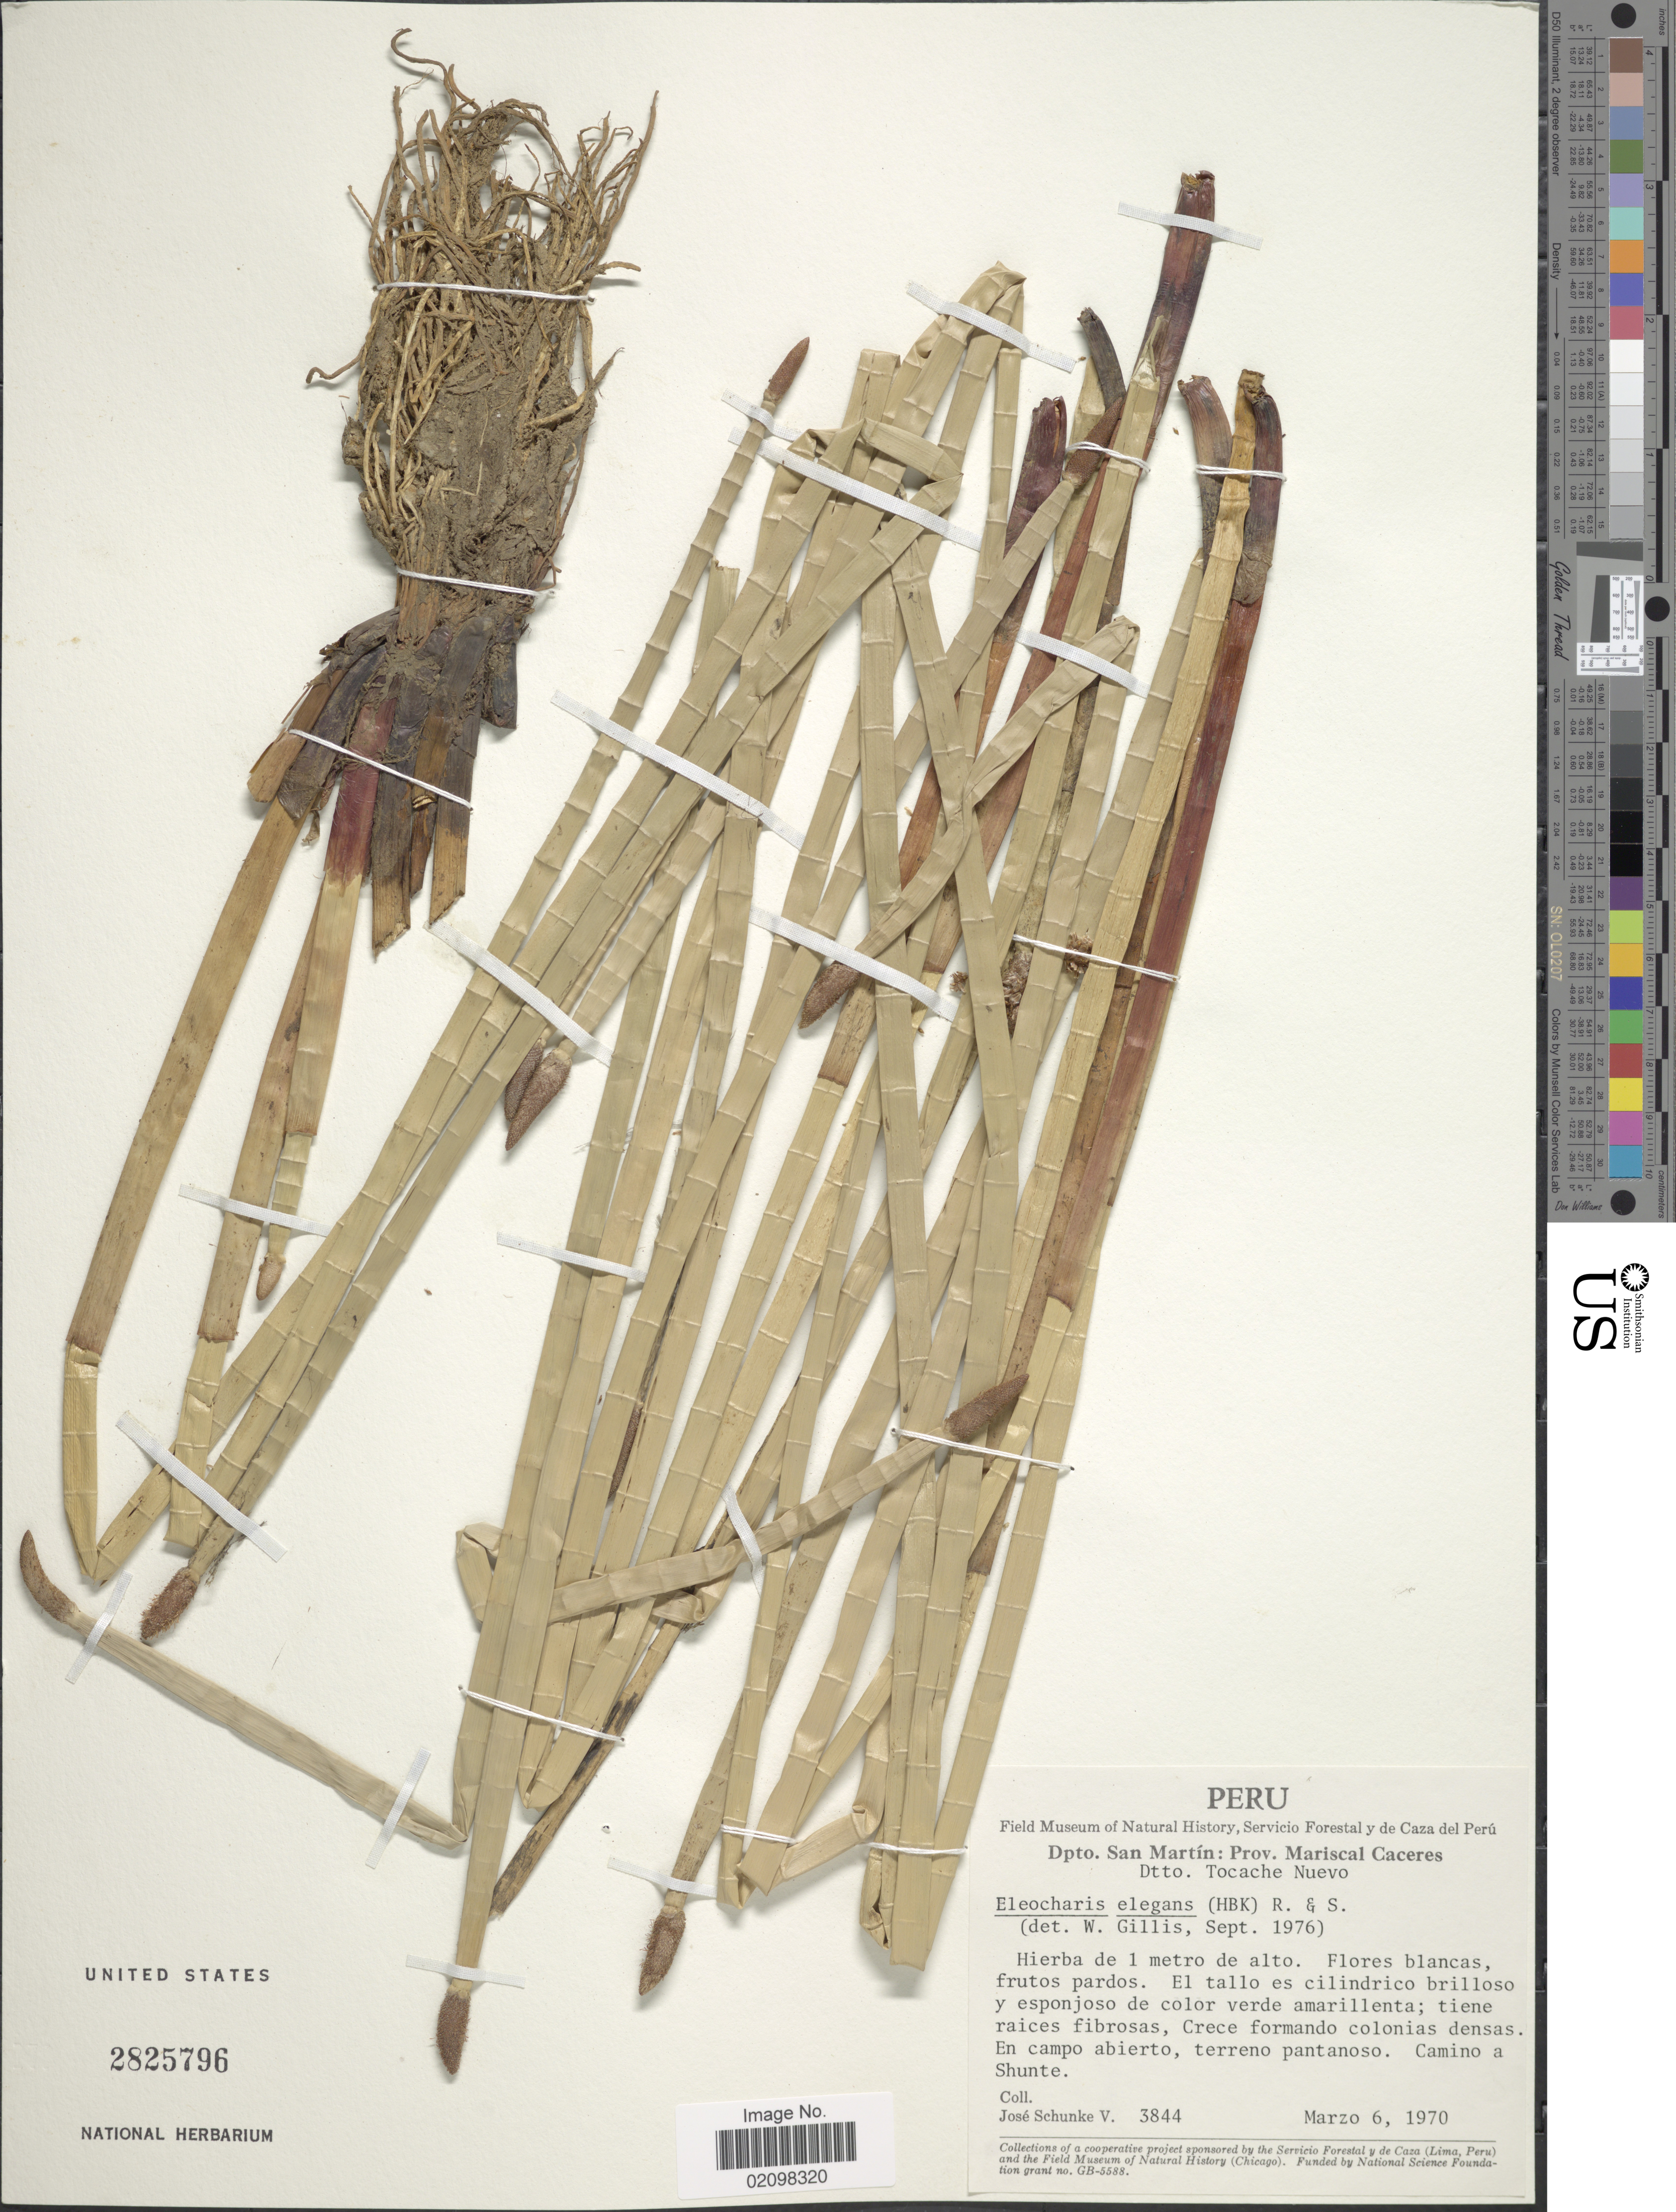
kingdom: Plantae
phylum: Tracheophyta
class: Liliopsida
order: Poales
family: Cyperaceae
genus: Eleocharis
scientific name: Eleocharis elegans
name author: (Kunth) Roem. & Schult.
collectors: J. Schunke Vigo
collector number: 3844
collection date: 1970-03-06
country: Peru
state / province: San Martín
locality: Prov. Mariscal Caceres. Dtto. Tocache Nuevo. Camino a Shunte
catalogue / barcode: US 2825796